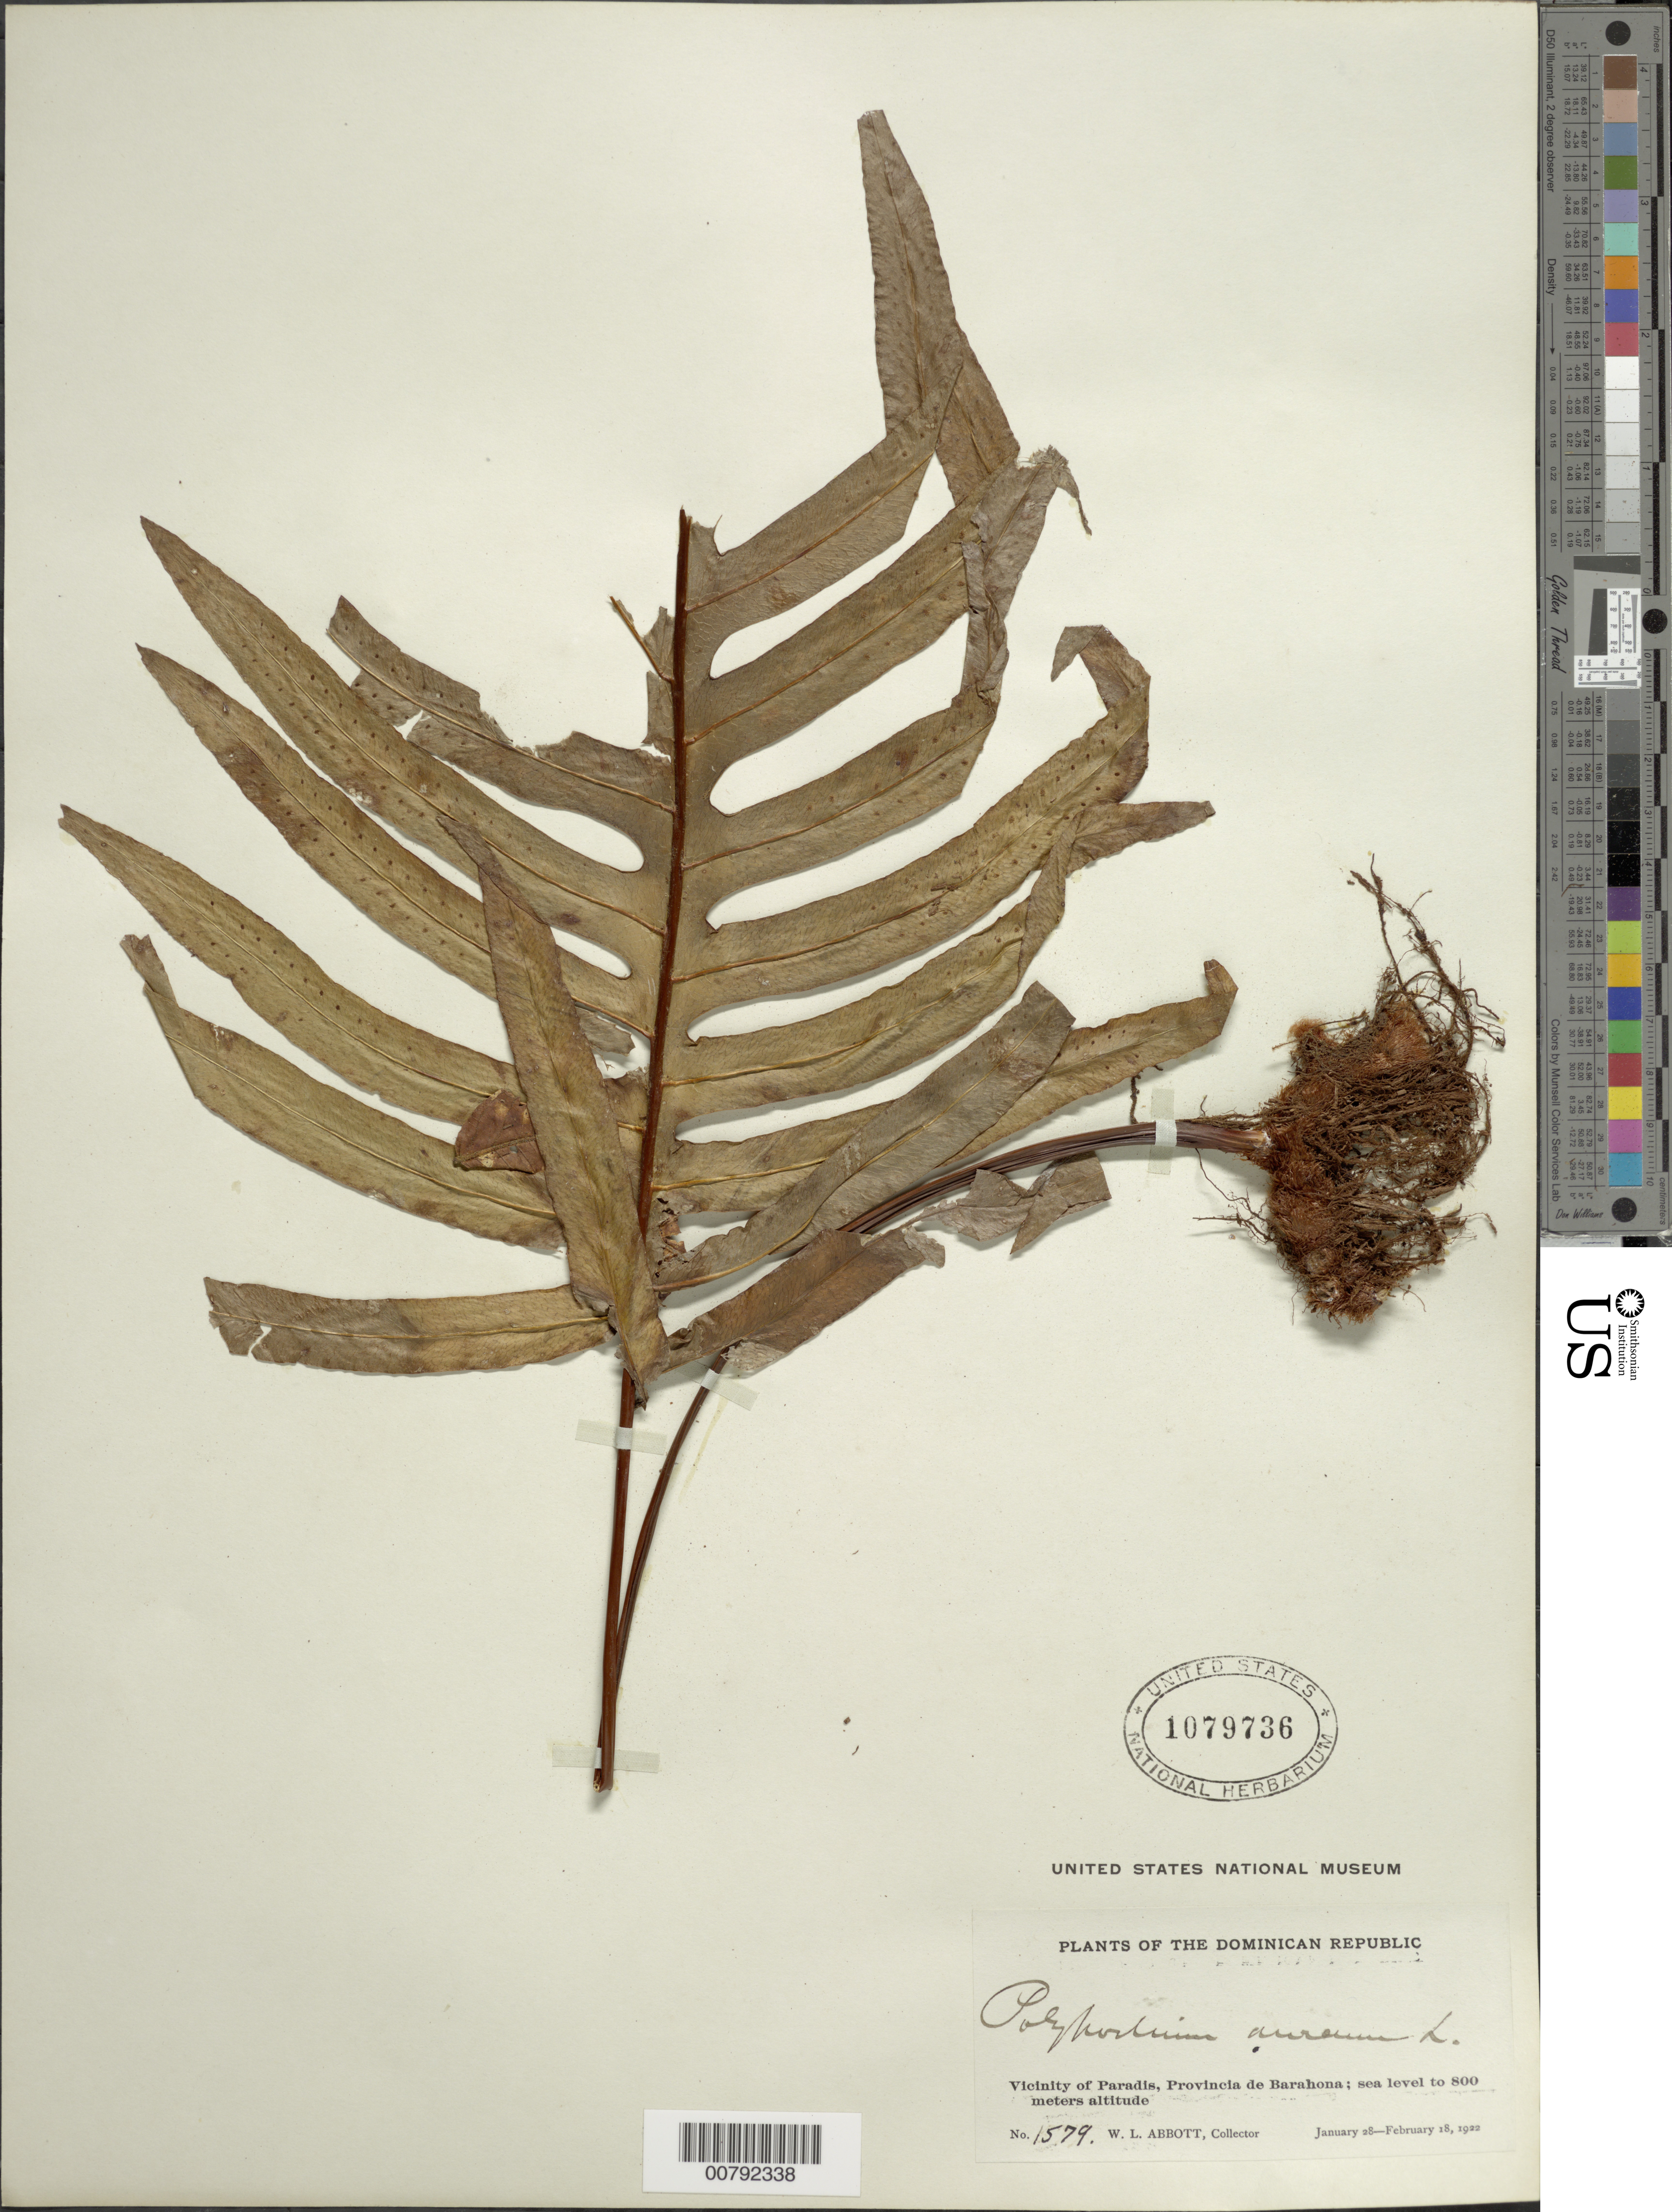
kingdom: Plantae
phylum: Tracheophyta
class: Polypodiopsida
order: Polypodiales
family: Polypodiaceae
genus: Phlebodium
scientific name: Phlebodium pseudoaureum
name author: (Cav.) Lellinger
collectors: W. L. Abbott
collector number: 1579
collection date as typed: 28 Feb 1922 18 Feb 1922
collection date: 1922-02-18/1922-02-28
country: Dominican Republic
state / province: Barahona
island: Hispaniola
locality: Paradis vicinity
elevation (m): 0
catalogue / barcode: US 1079736